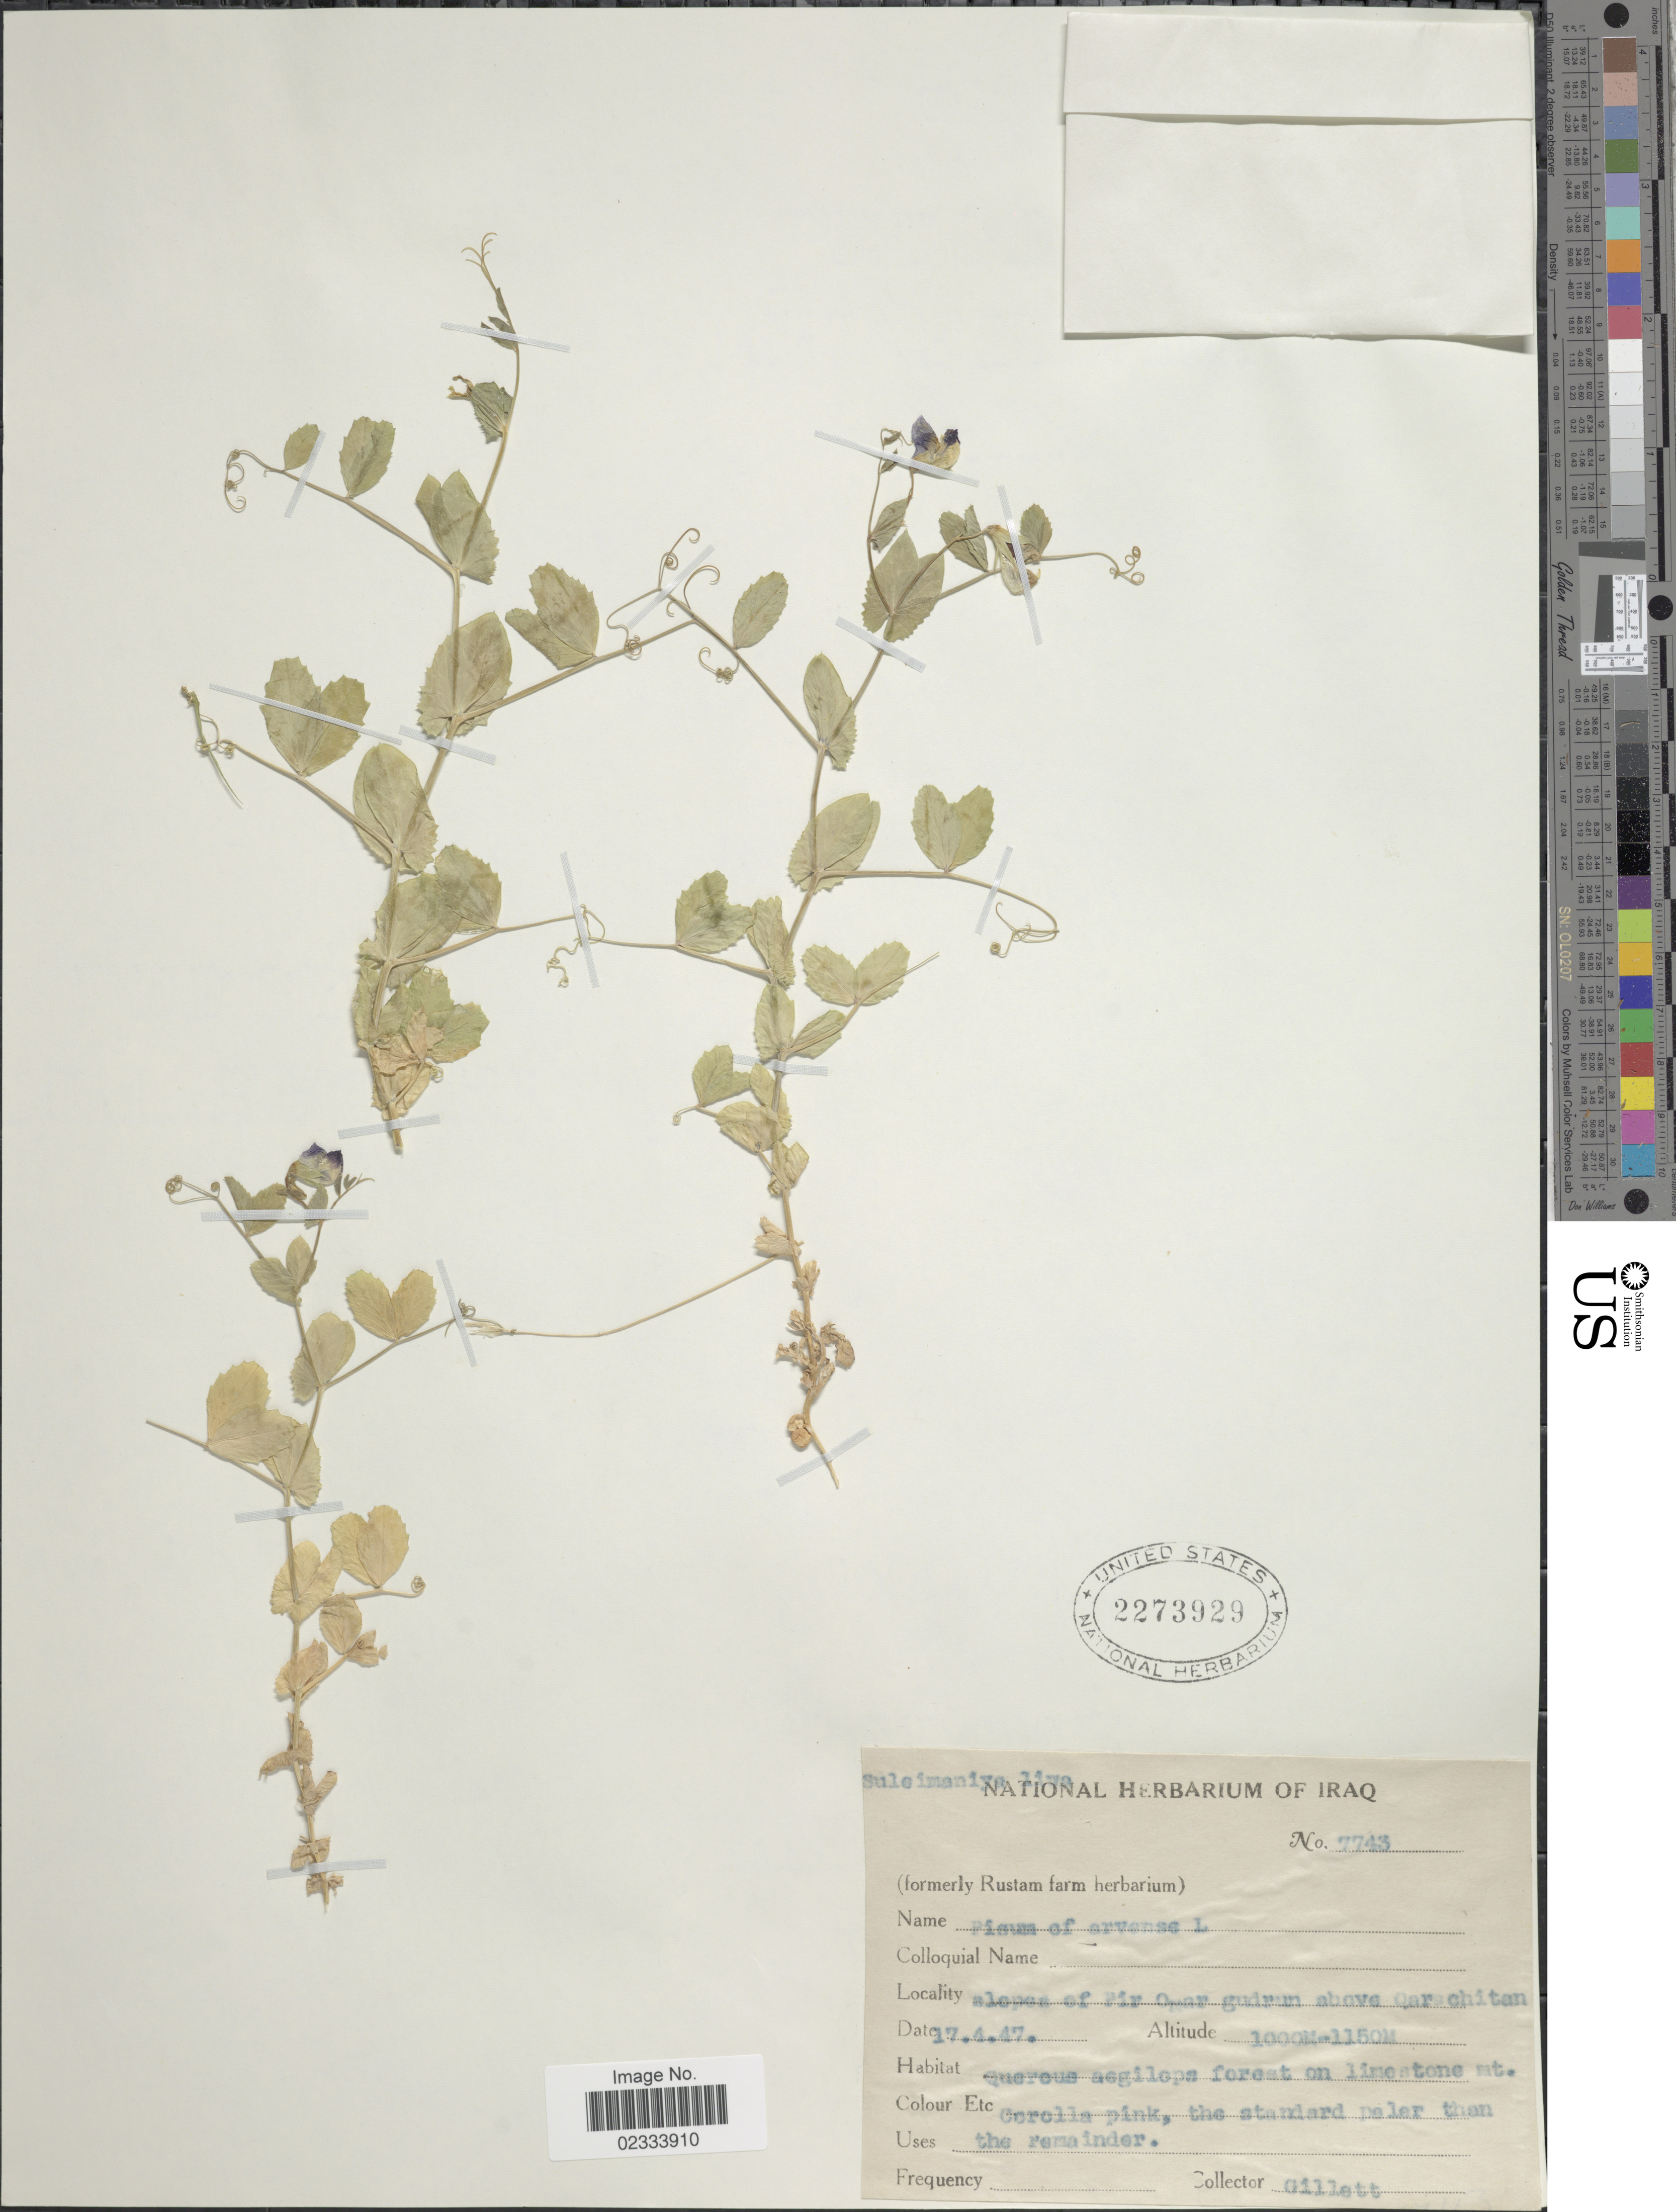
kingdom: Plantae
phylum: Tracheophyta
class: Magnoliopsida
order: Fabales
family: Fabaceae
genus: Pisum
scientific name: Pisum arvense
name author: L.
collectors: Gillett, --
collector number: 7743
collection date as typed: Transcribed d/m/y: 17/4/47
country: Iraq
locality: Slopes of Pir Omar gurin [interpreted] above Oarschitan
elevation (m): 1000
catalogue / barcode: US 2273929